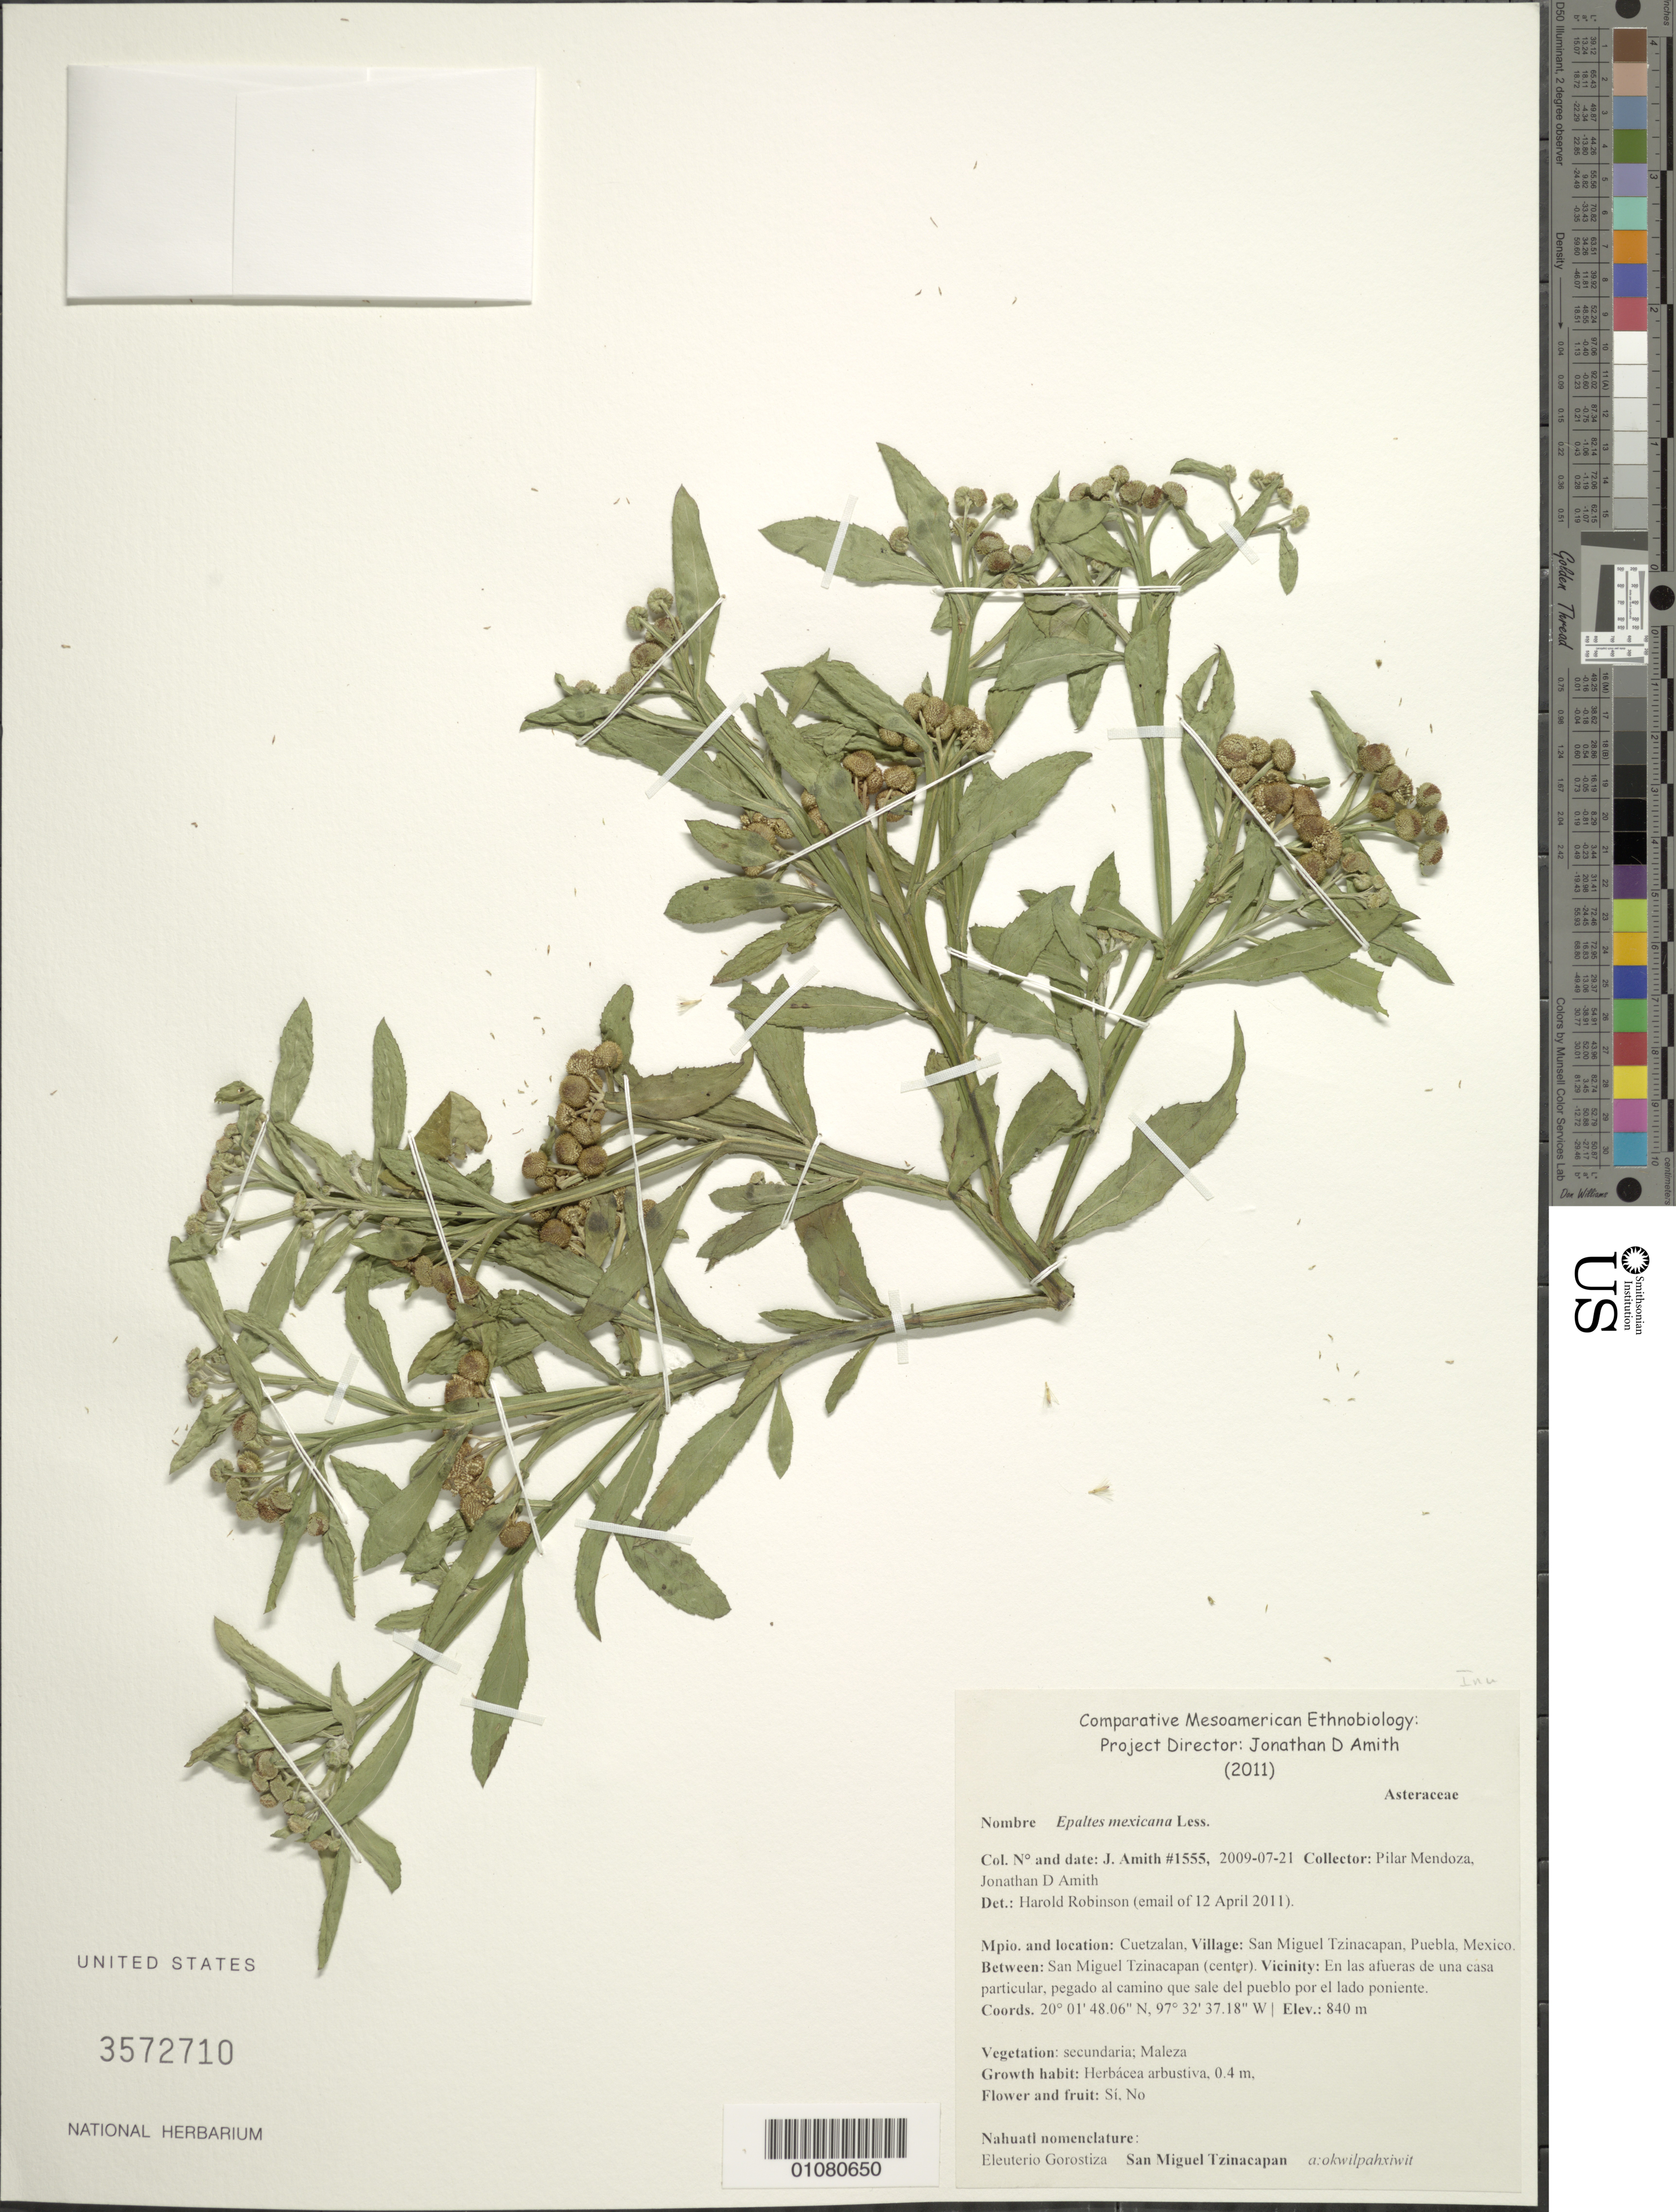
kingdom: Plantae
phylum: Tracheophyta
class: Magnoliopsida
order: Asterales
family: Asteraceae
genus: Epaltes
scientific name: Epaltes mexicana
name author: Less.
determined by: Robinson, Harold E., (US)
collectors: J. D. Amith & P. Mendoza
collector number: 1555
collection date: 2009-07-21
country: Mexico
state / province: Puebla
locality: San Miguel Tzinacapan, Cuetzalan; San Miguel Tzinacapan (center); vic en las afueras de una casa particular, pegado al camino que sale del pueblo por el lado poniente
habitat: Vegetation secundaria, maleza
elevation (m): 840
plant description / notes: Nahuatl nomenclature: Eleuterio Gorostiza, San Miguel Tzinacapan, a: okwilpahxiwit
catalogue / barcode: US 3572710